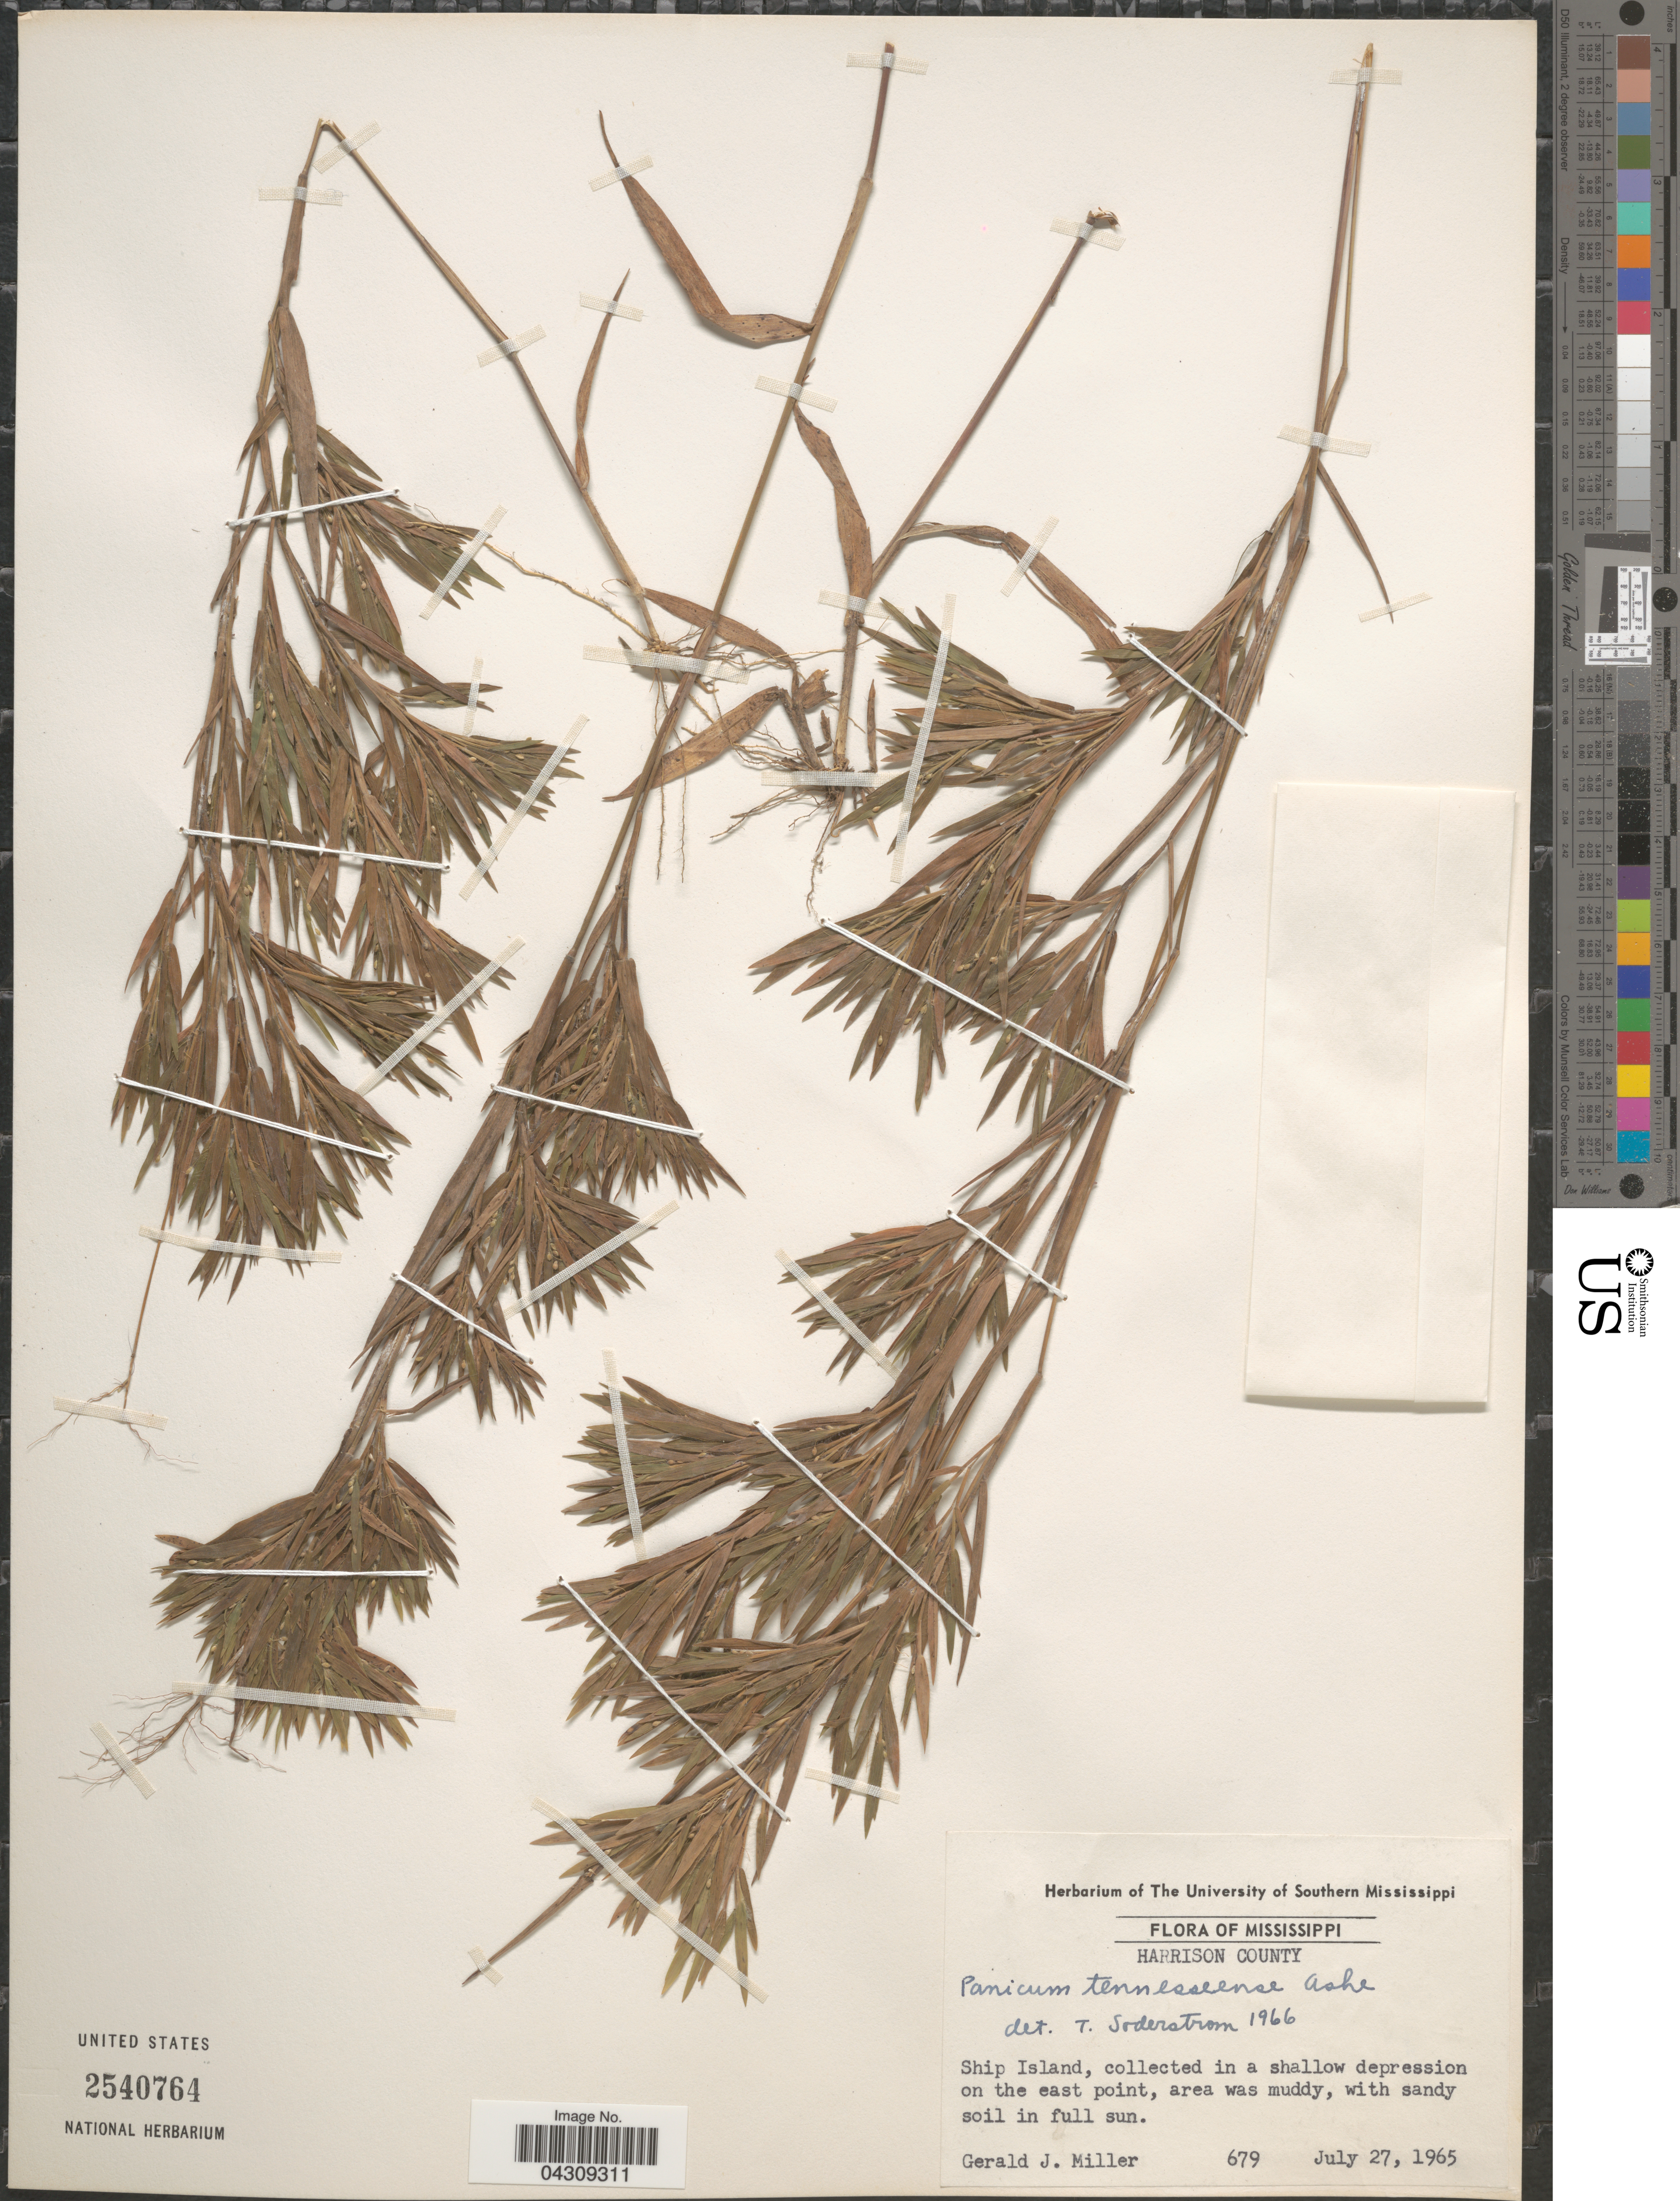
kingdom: Plantae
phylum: Tracheophyta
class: Liliopsida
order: Poales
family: Poaceae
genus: Dichanthelium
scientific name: Dichanthelium acuminatum var. acuminatum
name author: (Sw.) Gould & C.A. Clark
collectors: G. Miller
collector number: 679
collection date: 1965-07-27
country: United States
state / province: Mississippi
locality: Harrison County. Ship Island, in a shallow depression on the east point.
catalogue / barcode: US 2540764